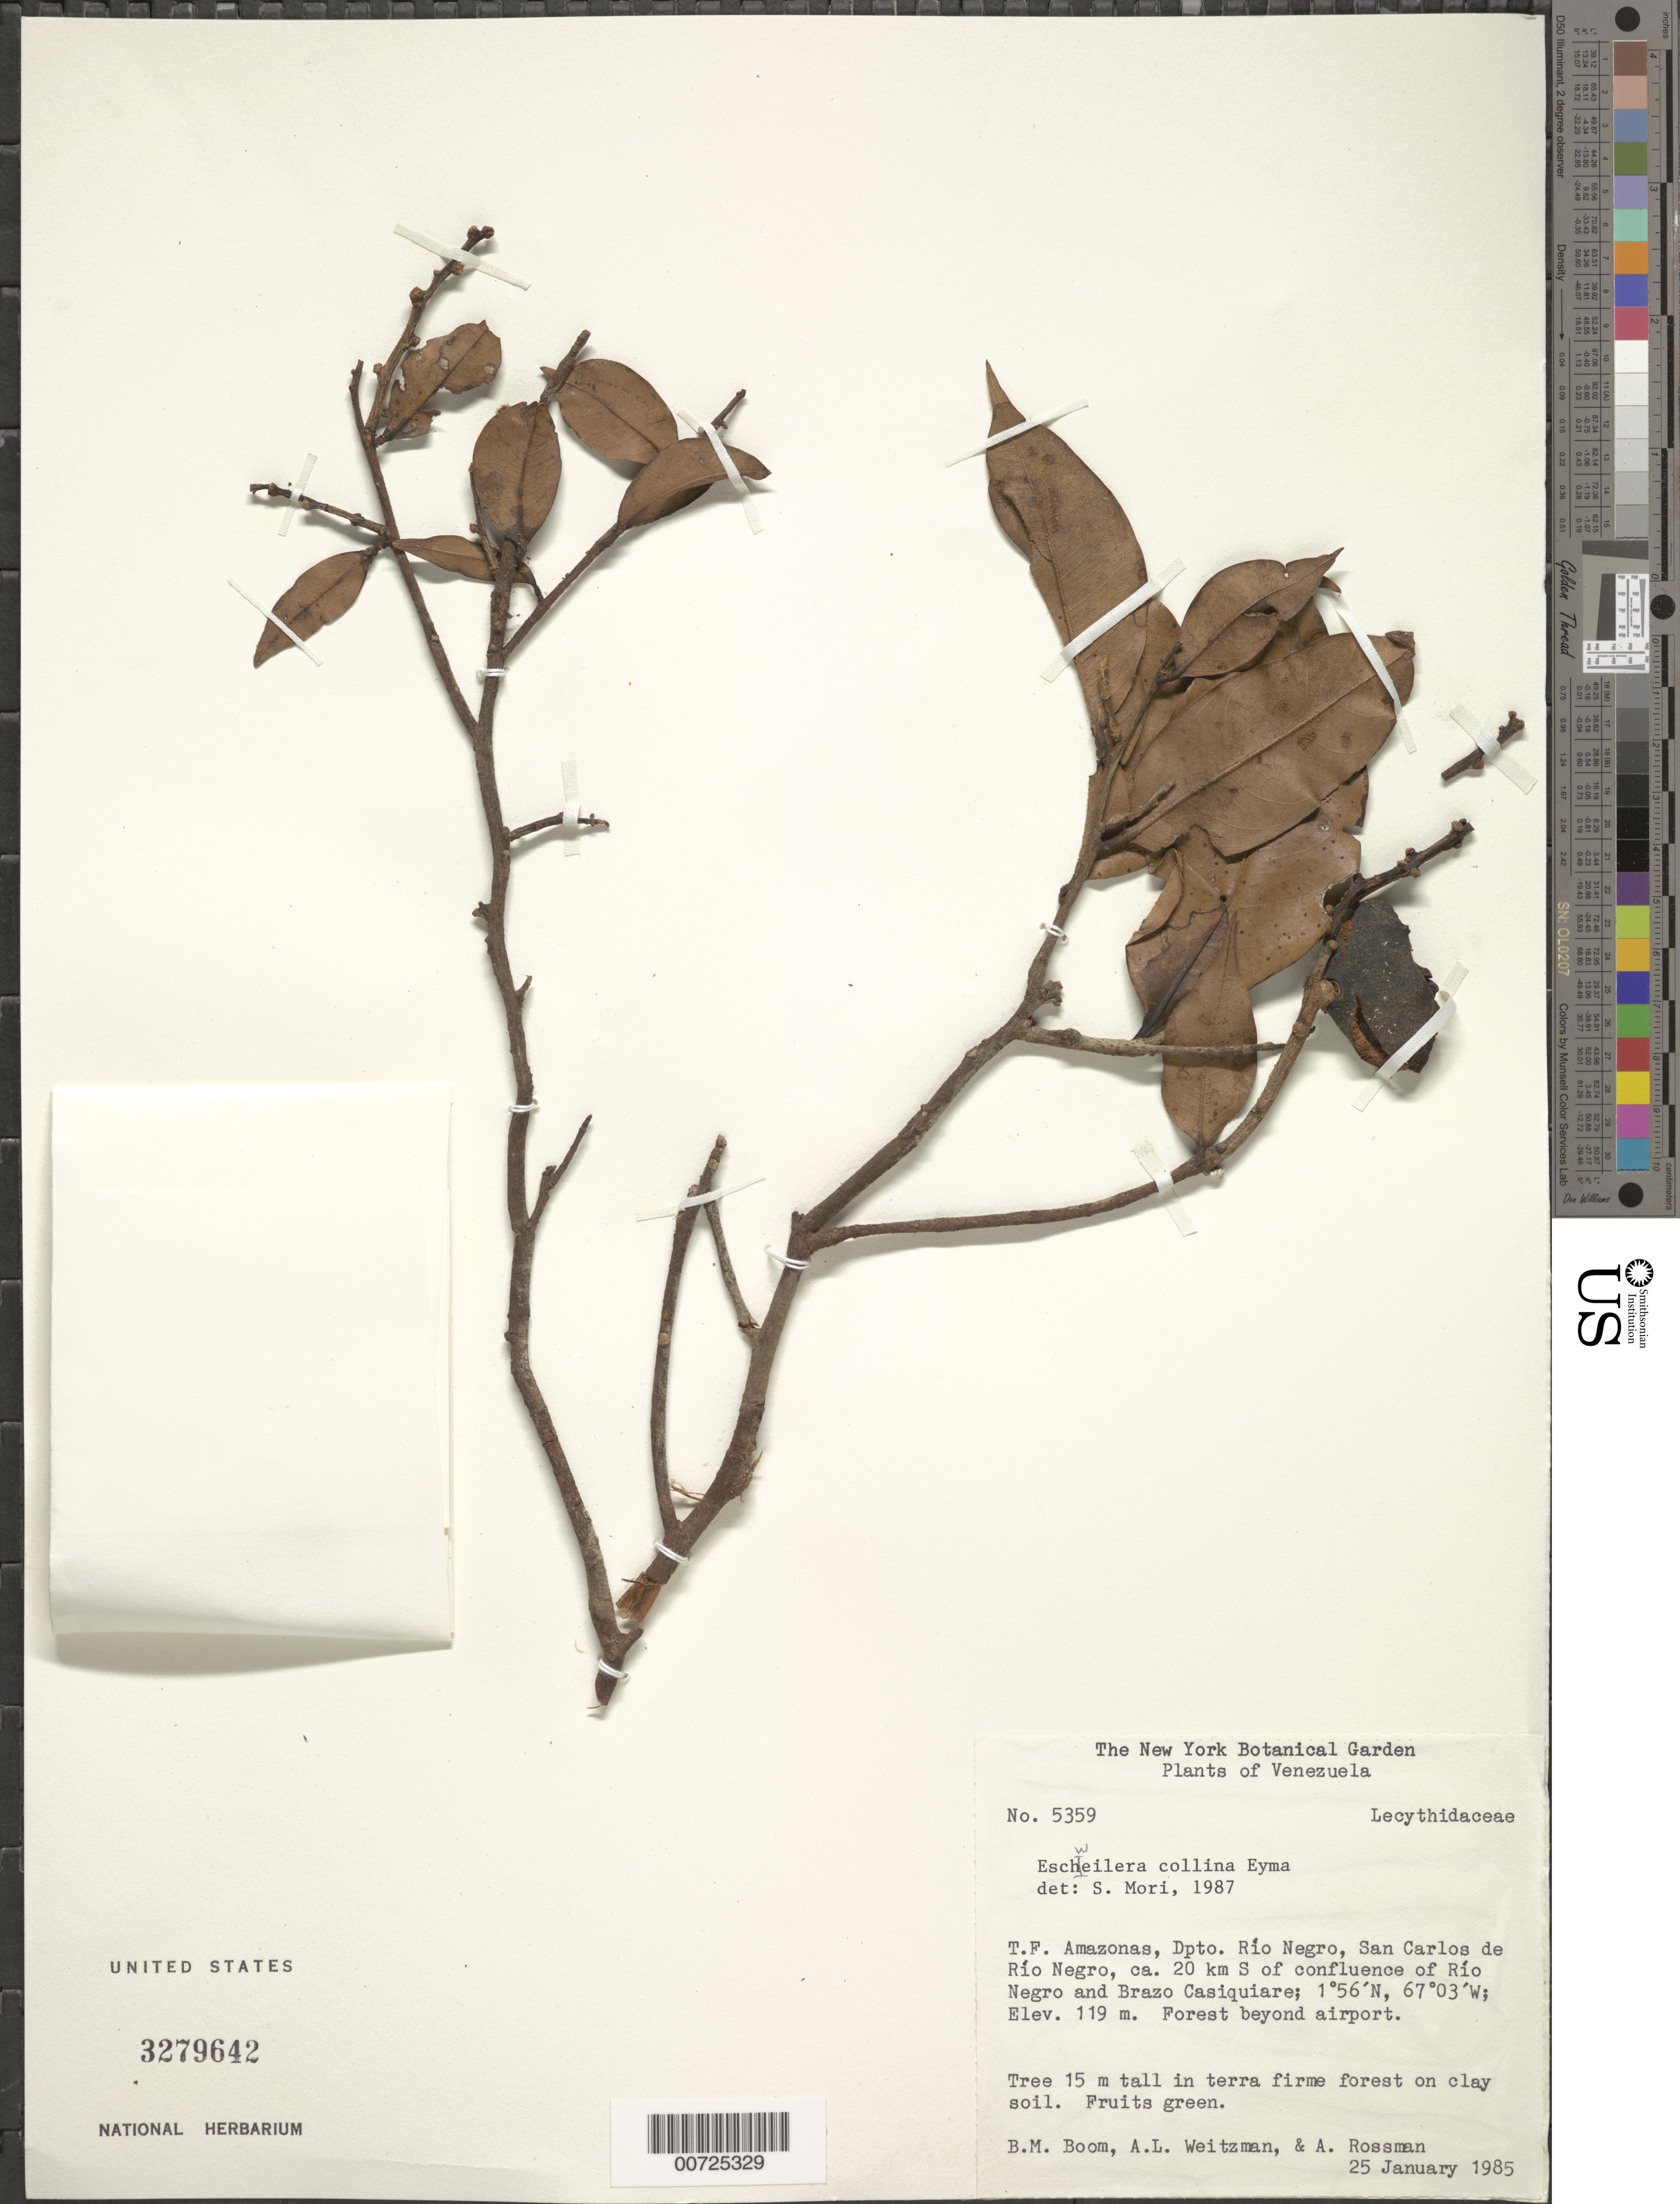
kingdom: Plantae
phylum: Tracheophyta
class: Magnoliopsida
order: Ericales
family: Lecythidaceae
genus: Eschweilera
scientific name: Eschweilera collina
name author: Eyma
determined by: Mori, Scott A.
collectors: B. M. Boom, A. L. Weitzman & A. Rossman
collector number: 5359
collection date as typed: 25-Jan-85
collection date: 1985-01-25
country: Venezuela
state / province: Amazonas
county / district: Río Negro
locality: San Carlos de Río Negro, ca. 20 km S of confl. of Río Negro and Brazo Casiquiare; beyond airport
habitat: Terra firma forest on clay soil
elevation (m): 119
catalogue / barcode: US 3279642